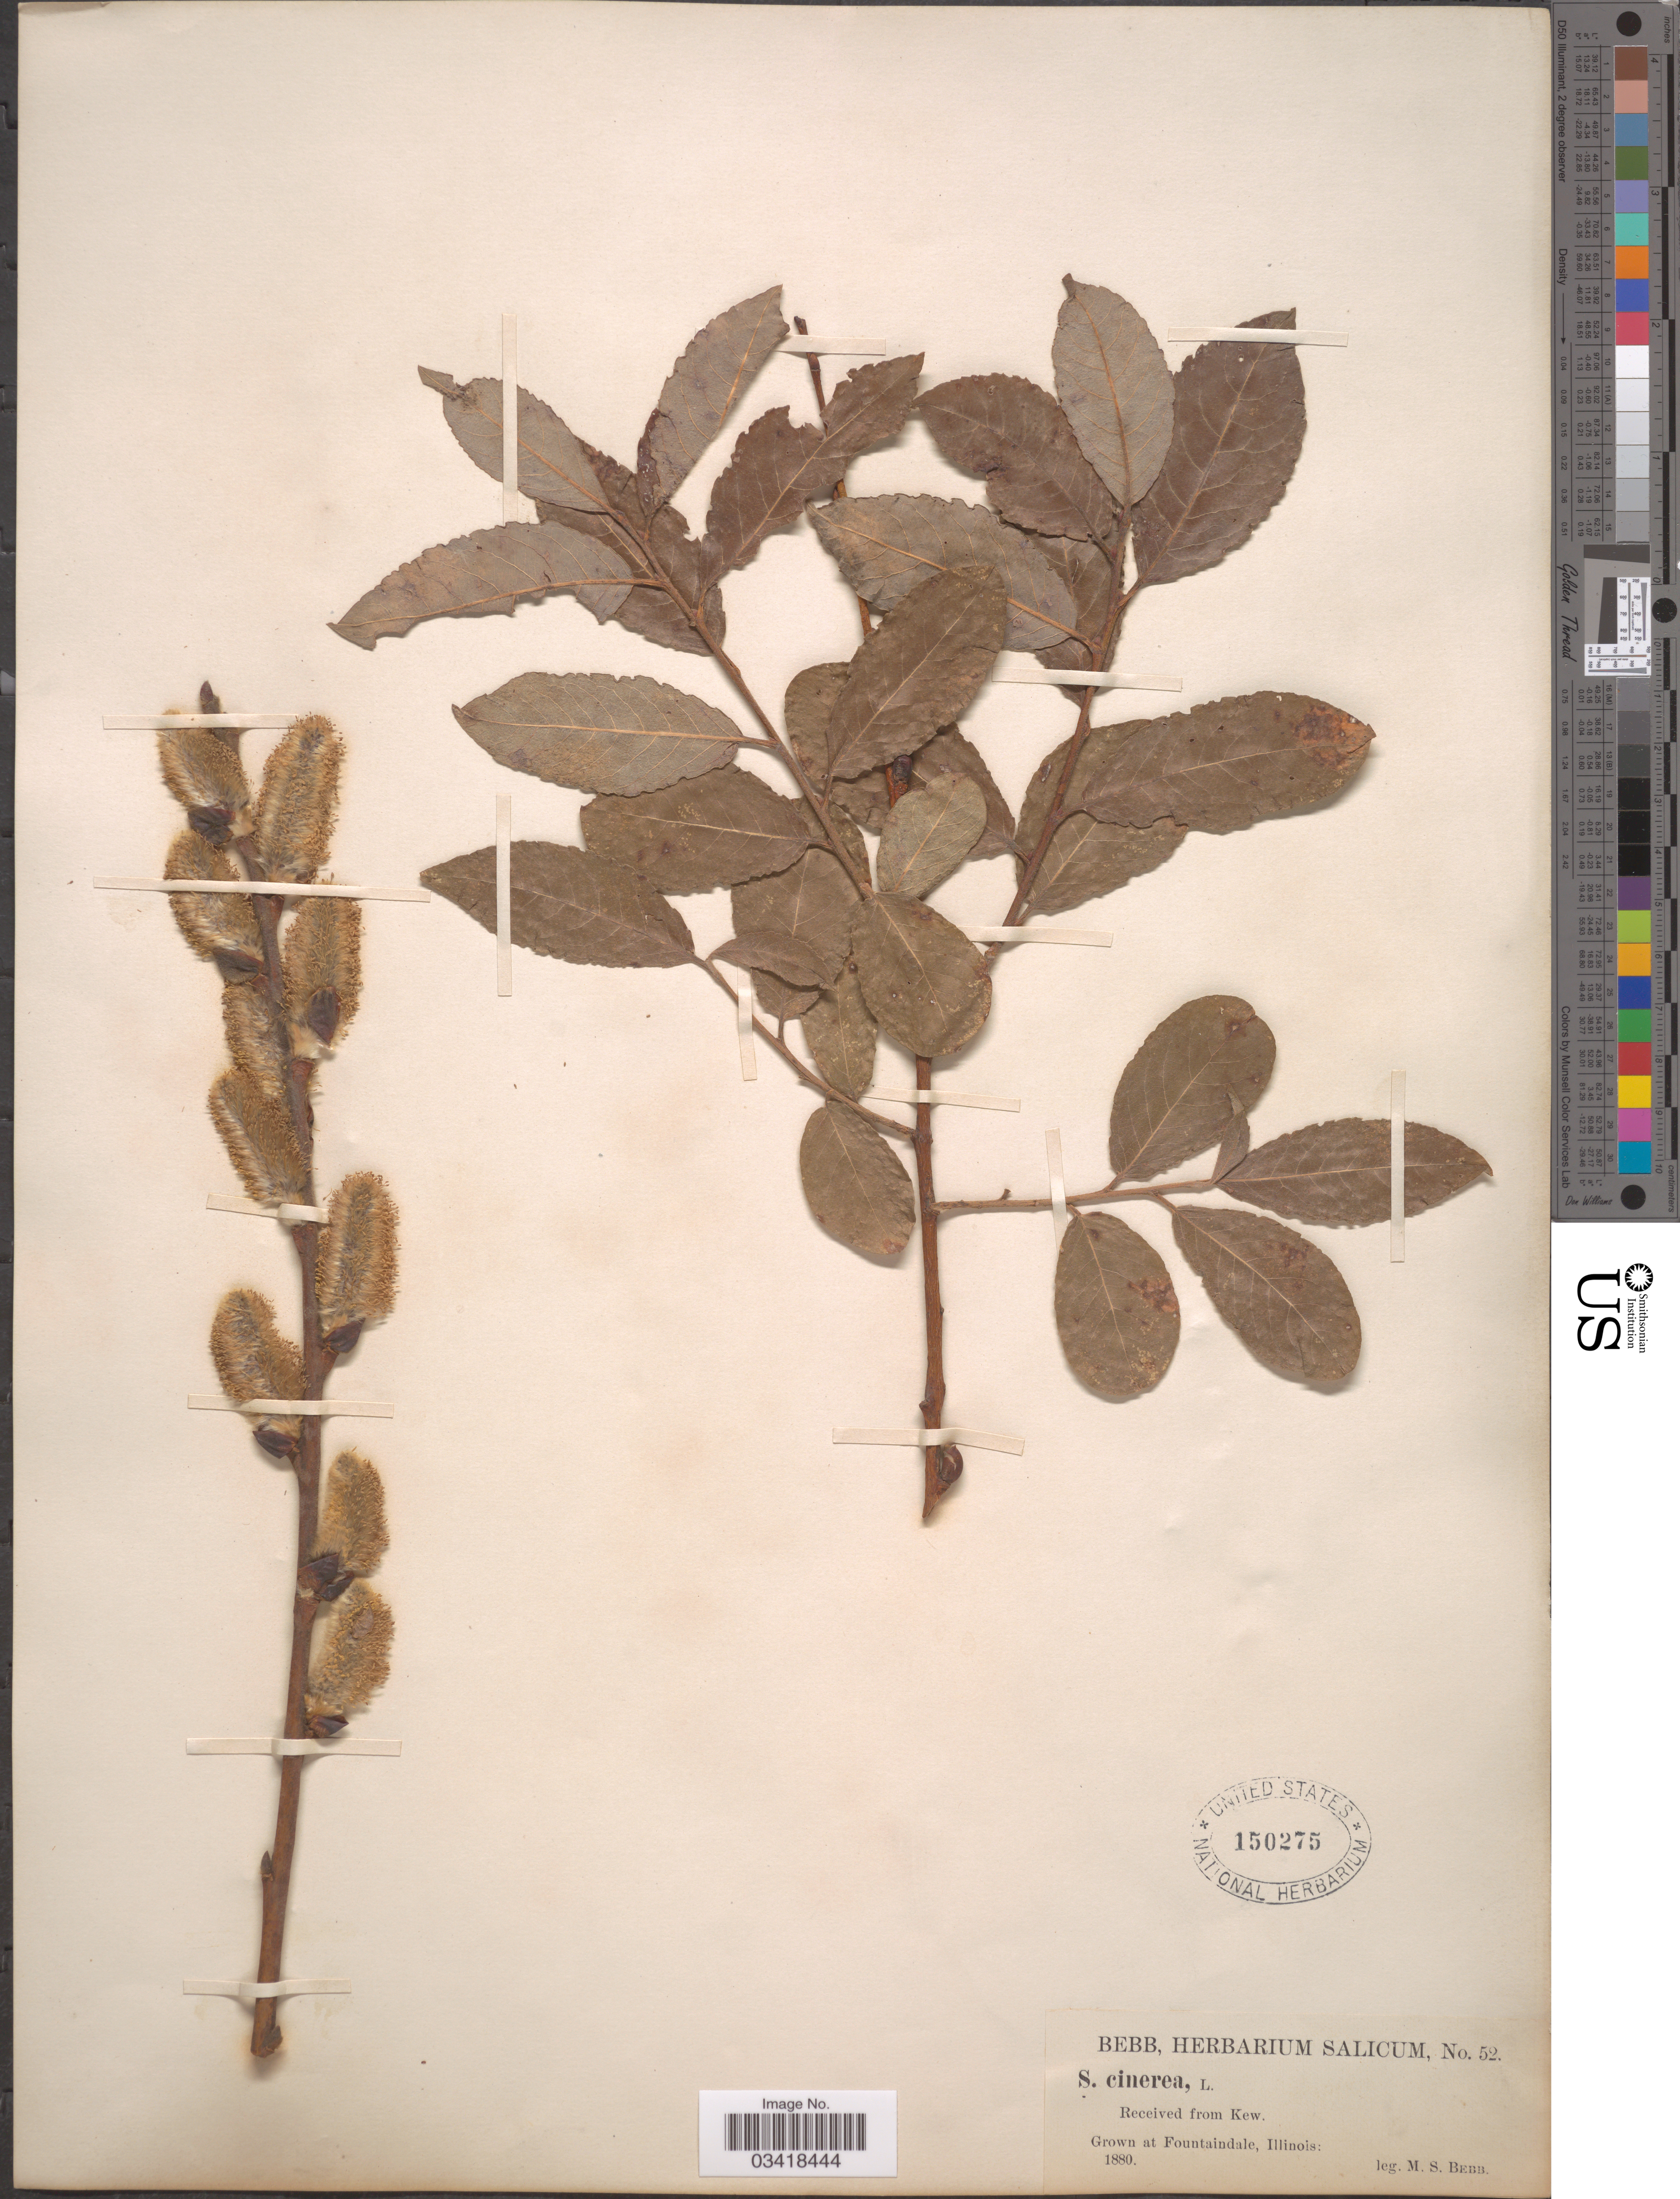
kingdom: Plantae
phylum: Tracheophyta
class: Magnoliopsida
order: Malpighiales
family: Salicaceae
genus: Salix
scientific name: Salix cinerea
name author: L.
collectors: M. Bebb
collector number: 52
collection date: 1880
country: United States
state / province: Illinois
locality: Fountaindale.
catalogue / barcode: US 150275